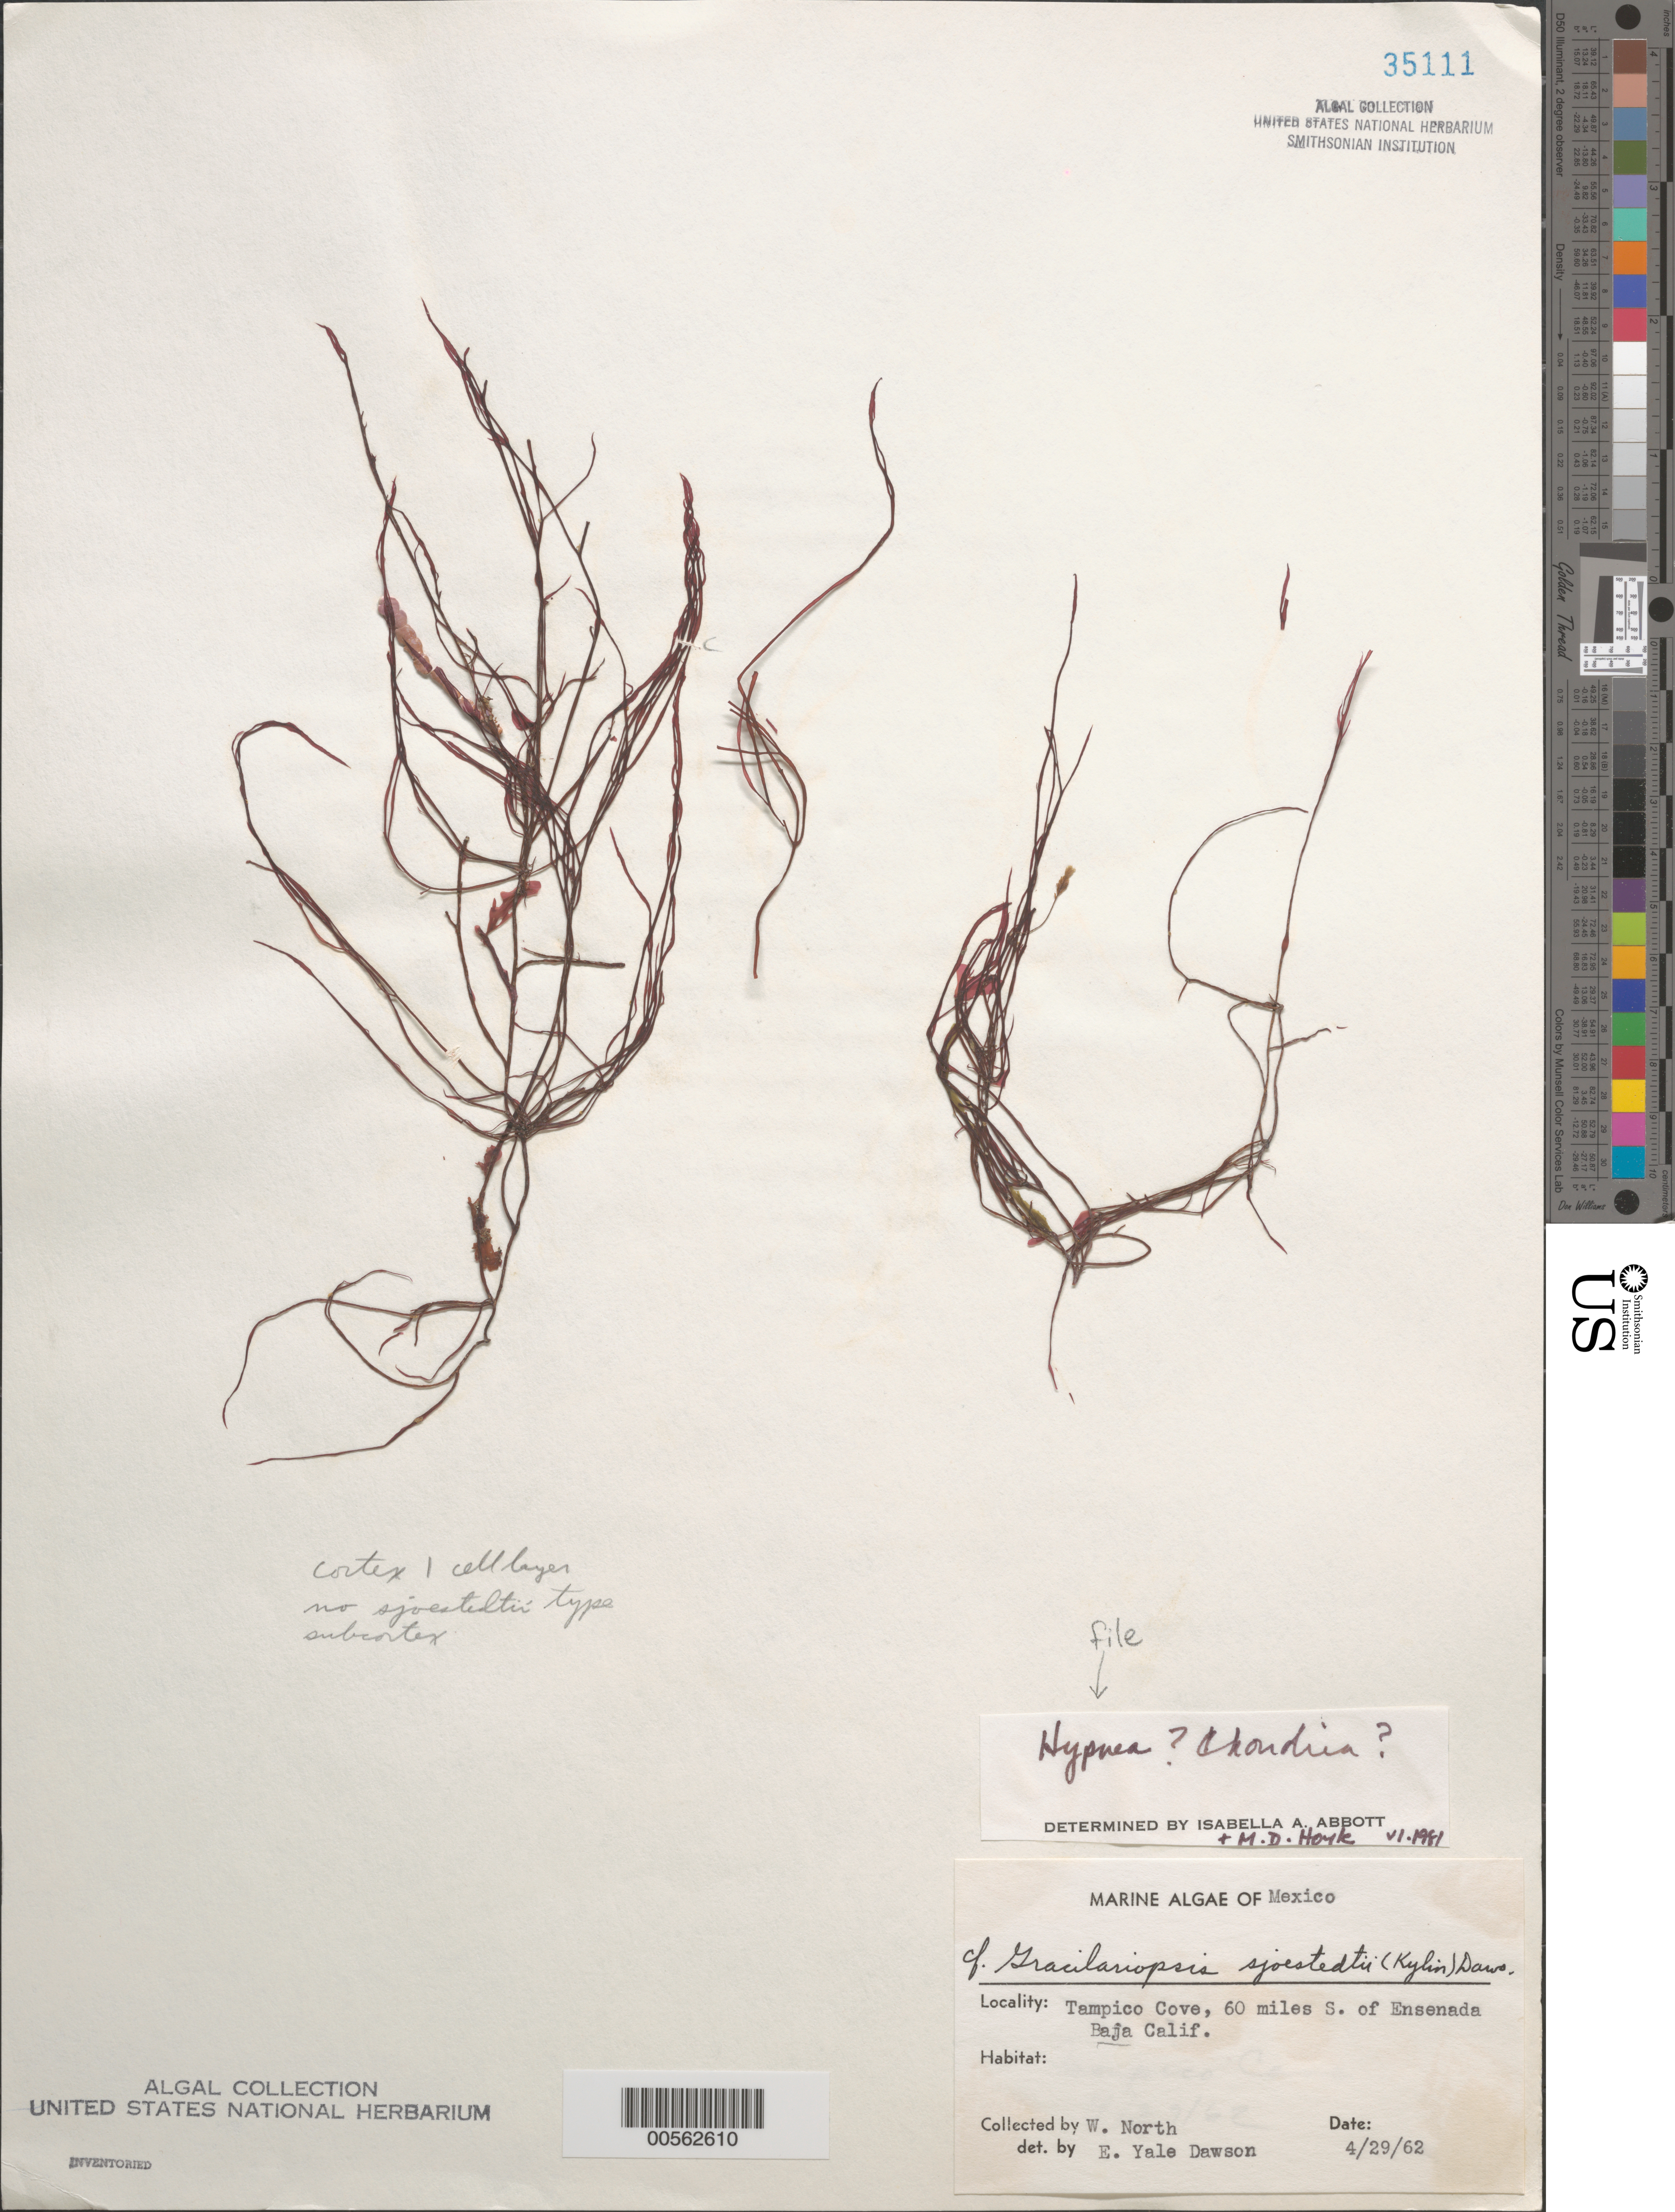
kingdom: Plantae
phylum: Rhodophyta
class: Florideophyceae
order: Gigartinales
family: Cystocloniaceae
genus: Hypnea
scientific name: Hypnea sp.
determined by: Abbott, I. A.; Hoyle, M. D.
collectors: W. North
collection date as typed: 29 Apr 1962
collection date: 1962-04-29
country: Mexico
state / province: Baja California Norte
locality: Tampico Cove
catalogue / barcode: US 35111